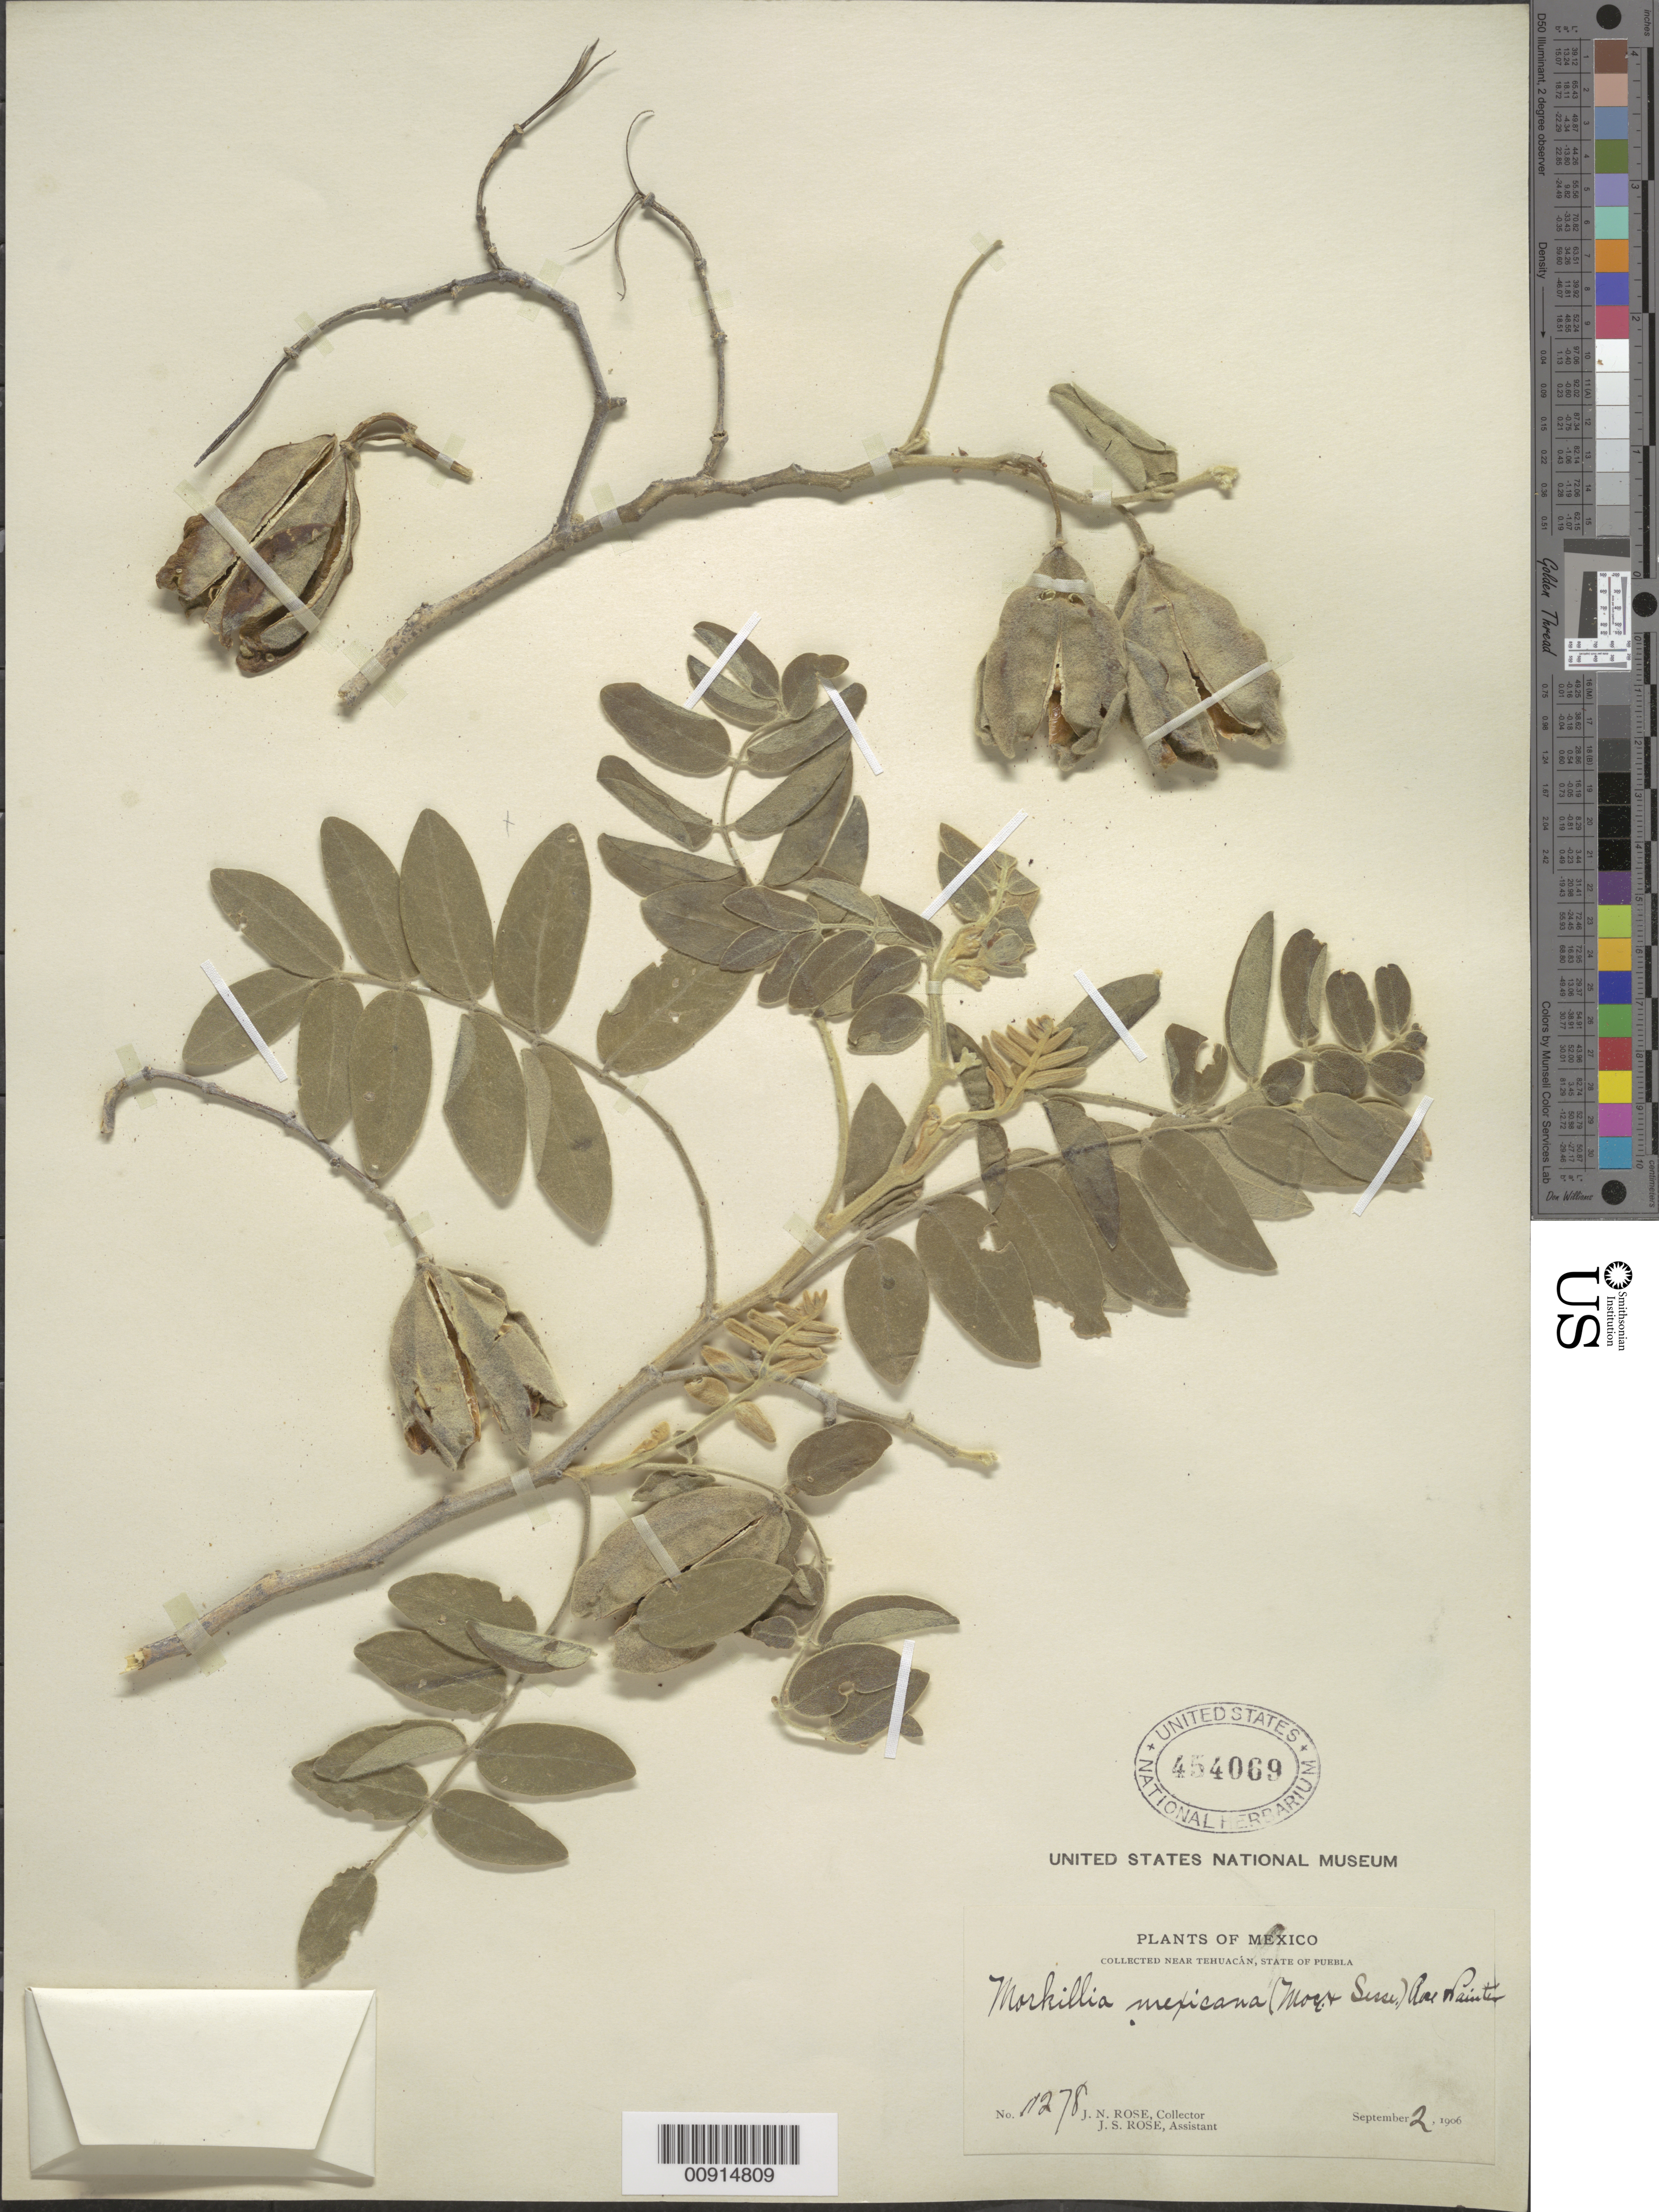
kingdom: Plantae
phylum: Tracheophyta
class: Magnoliopsida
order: Zygophyllales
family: Zygophyllaceae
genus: Morkillia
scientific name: Morkillia mexicana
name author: (Moc. & Sessé ex DC.) Rose & Painter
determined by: Strong, Mark T., (BOT), Smithsonian Institution - National Museum of Natural History (UNITED STATES)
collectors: J. N. Rose & J. S. Rose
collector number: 11278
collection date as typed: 02 Sep 1906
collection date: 1906-09-02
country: Mexico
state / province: Puebla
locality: Near Tehuacán, State of Puebla.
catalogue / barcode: US 454069